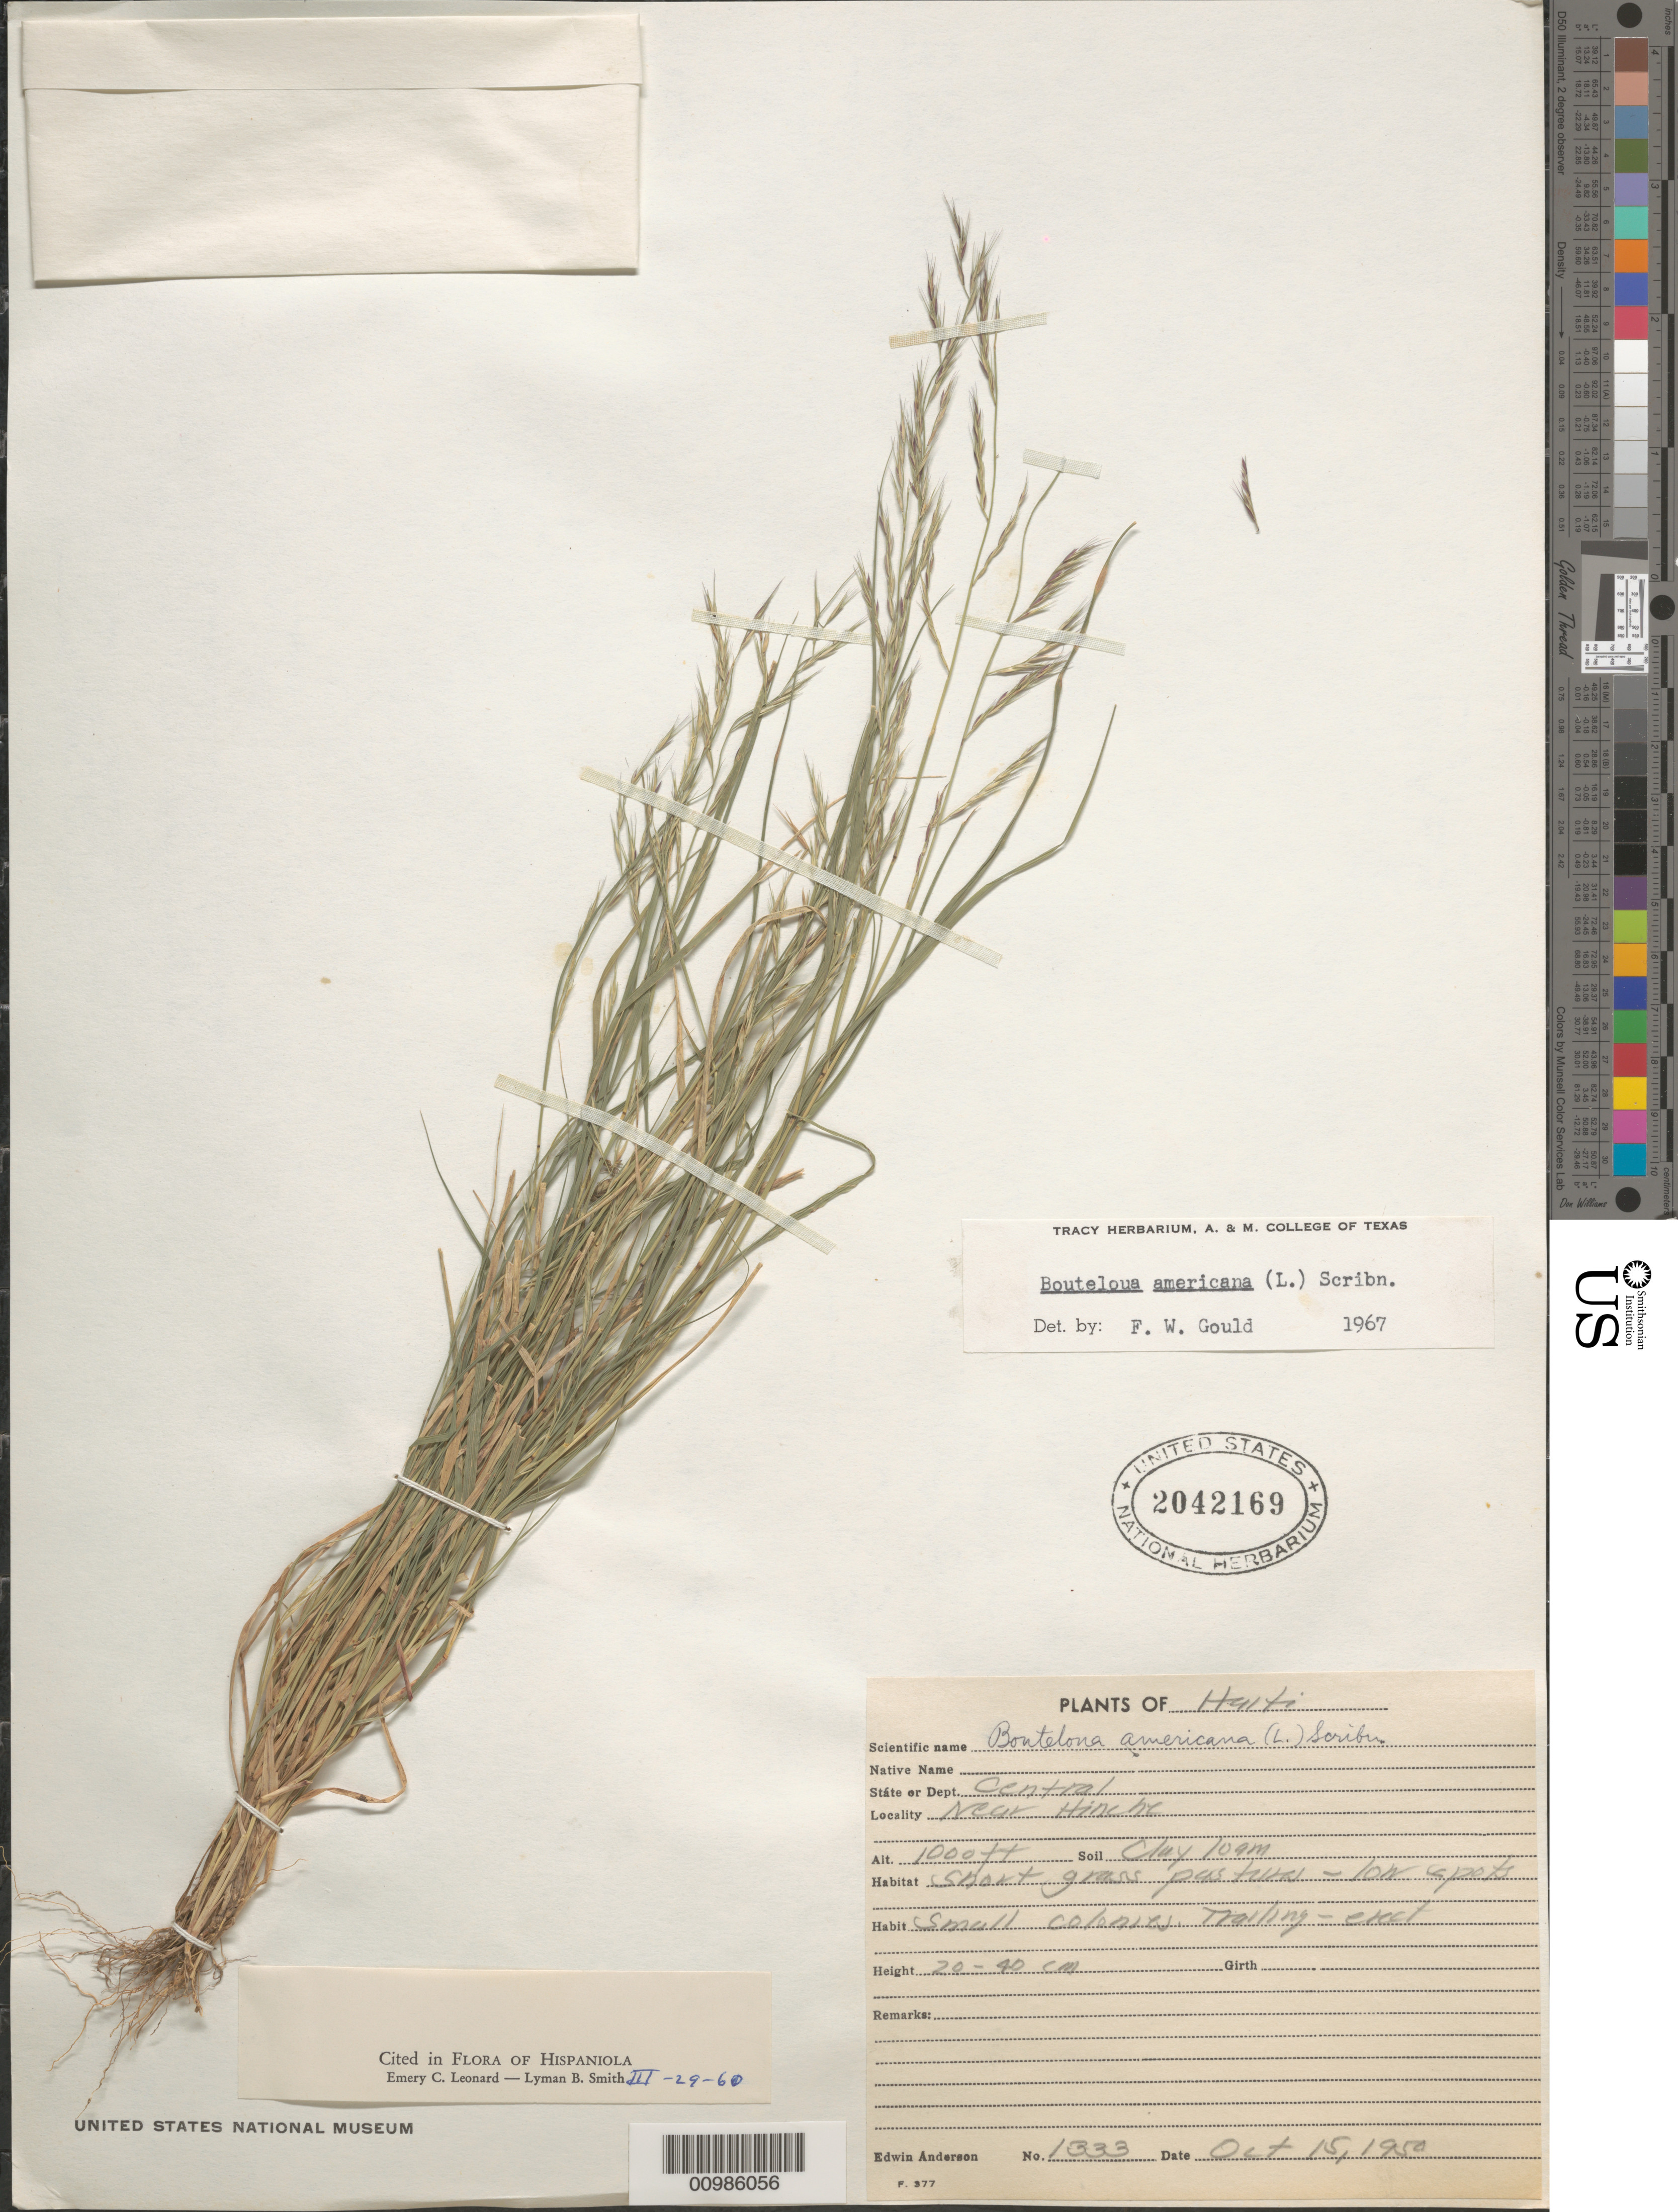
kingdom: Plantae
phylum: Tracheophyta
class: Liliopsida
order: Poales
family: Poaceae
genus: Bouteloua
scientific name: Bouteloua americana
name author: (L.) Scribn.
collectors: E. Anderson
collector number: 1333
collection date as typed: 15 Oct 1950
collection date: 1950-10-15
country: Haiti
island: Hispaniola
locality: Centre, near Hinche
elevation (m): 305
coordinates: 0 N, 0 E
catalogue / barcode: US 2042169